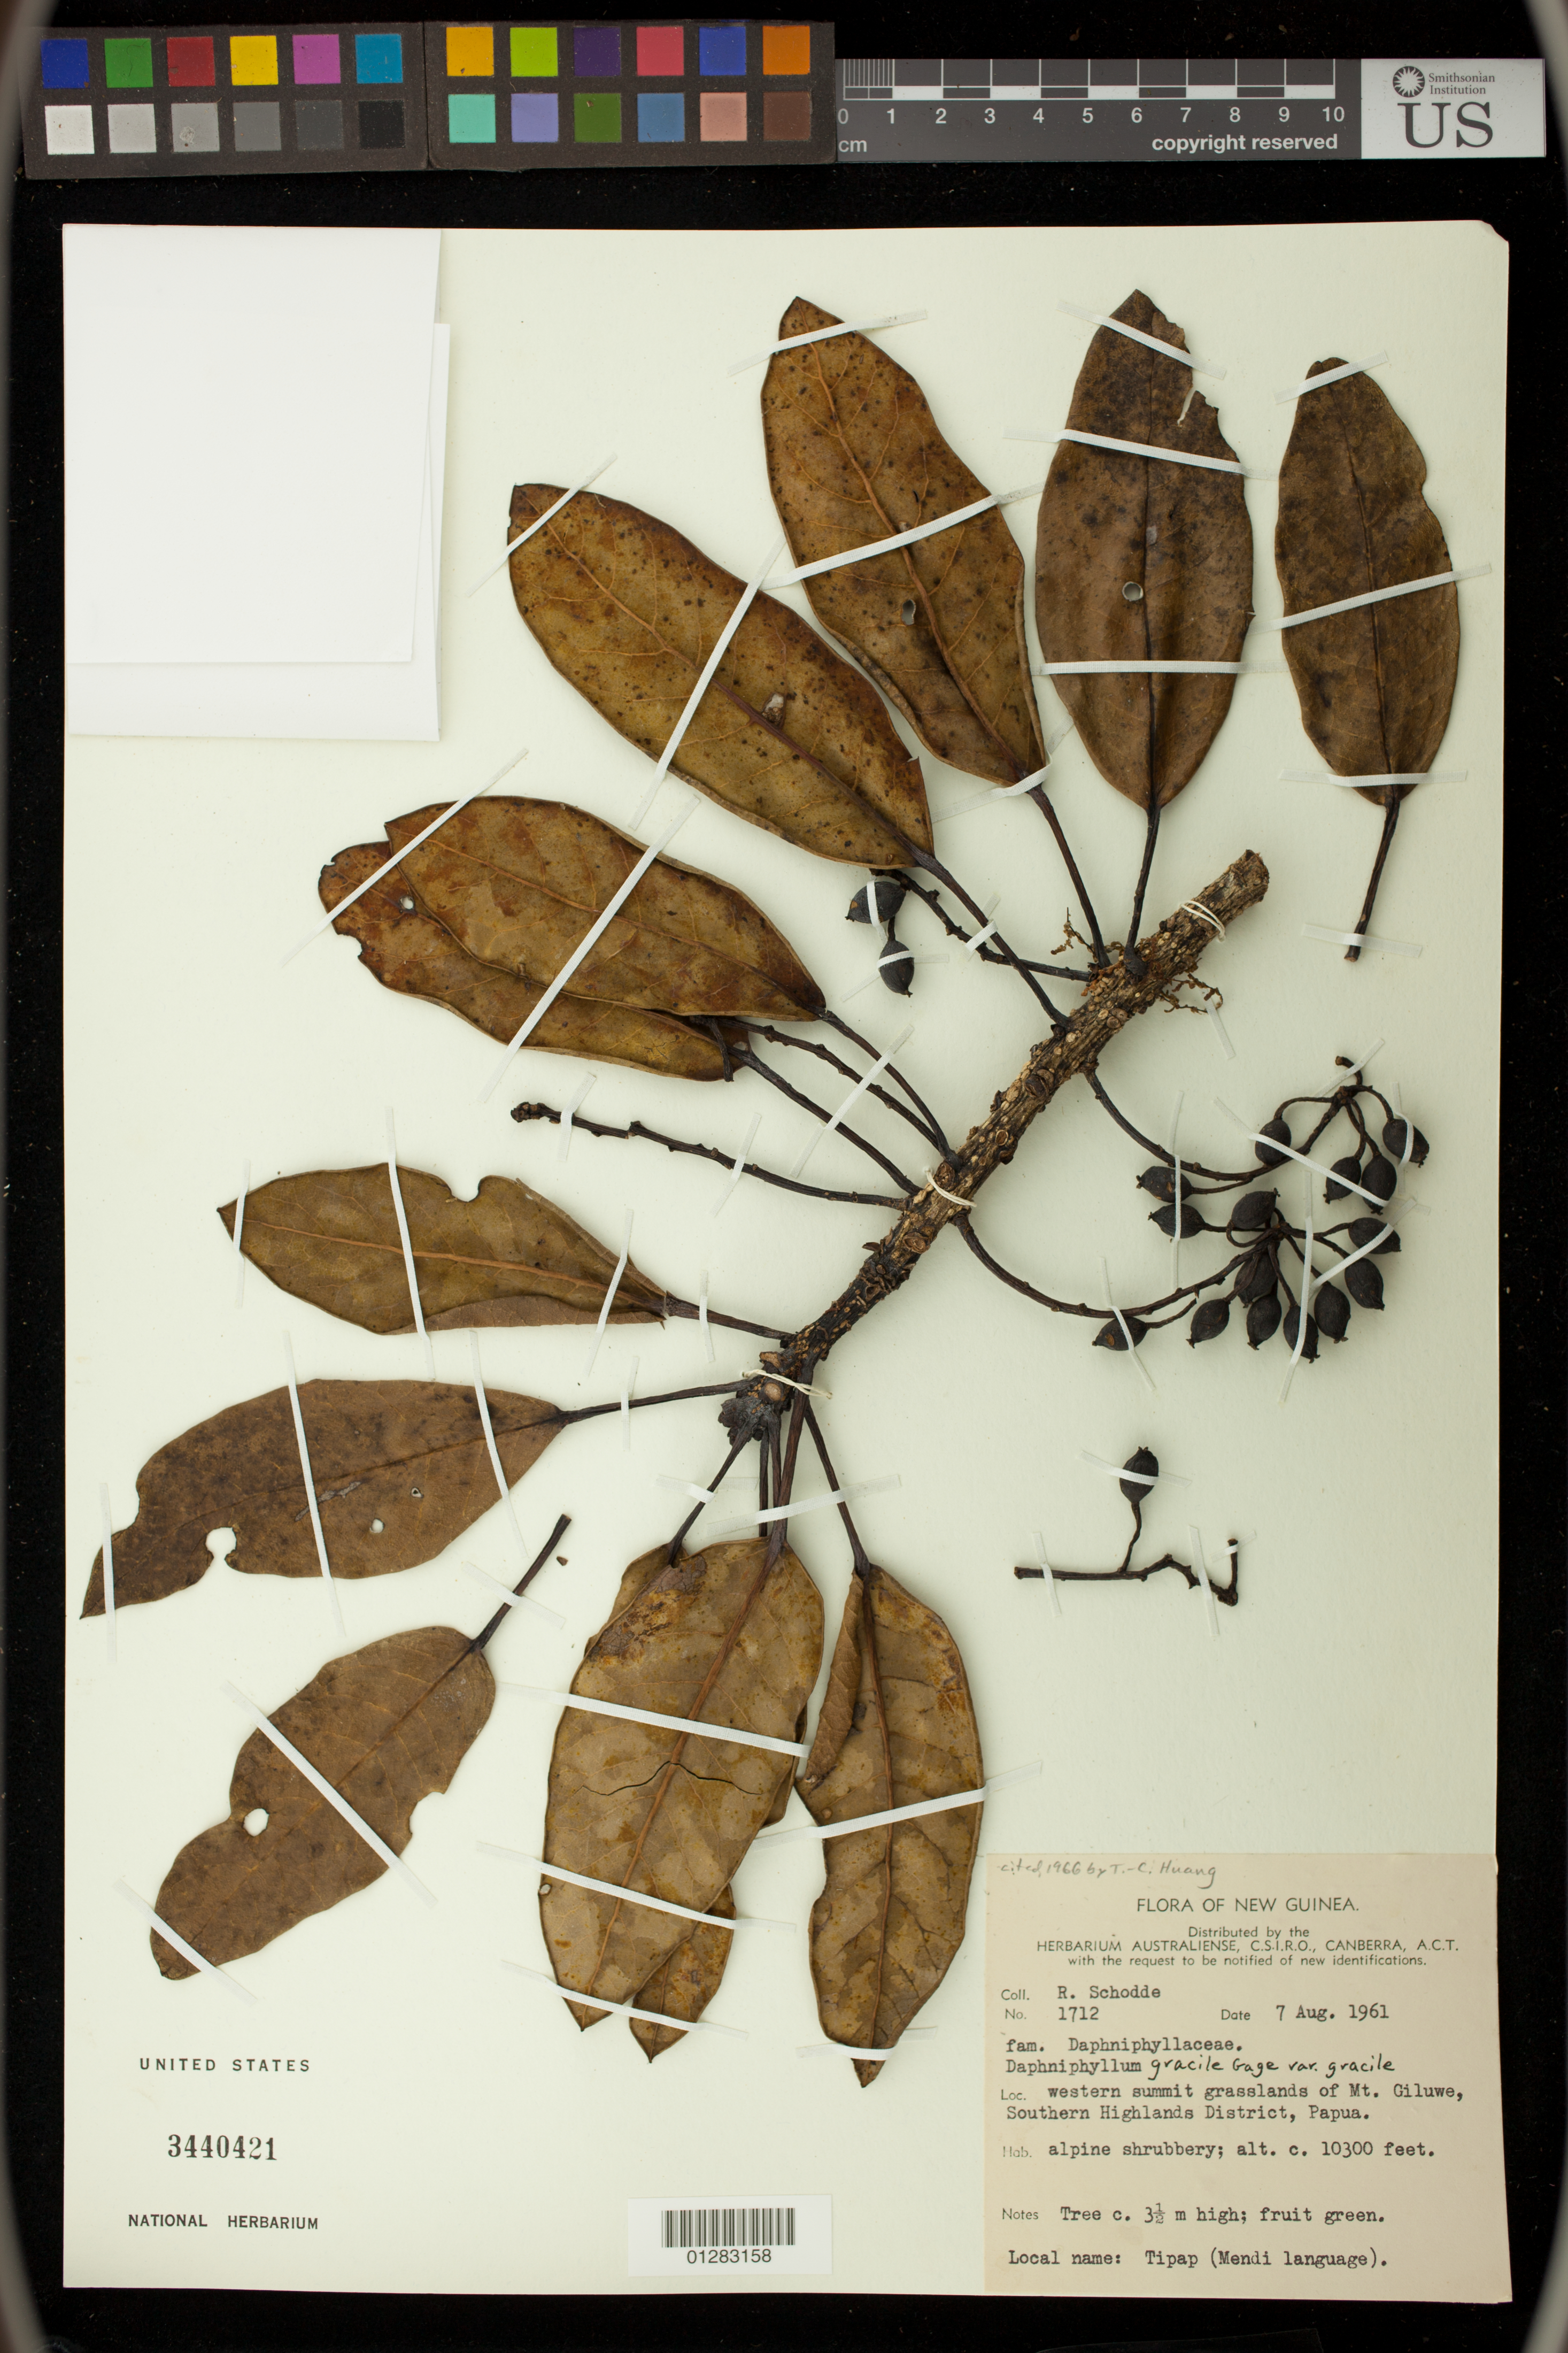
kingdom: Plantae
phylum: Tracheophyta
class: Magnoliopsida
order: Saxifragales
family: Daphniphyllaceae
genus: Daphniphyllum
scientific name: Daphniphyllum gracile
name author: Gage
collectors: R. Schodde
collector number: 1712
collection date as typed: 07 Aug 1961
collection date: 1961-08-07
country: Papua New Guinea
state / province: Southern Highlands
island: New Guinea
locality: Western summit grasslands of Mt. Giluwe.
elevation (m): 3139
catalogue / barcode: US 3440421